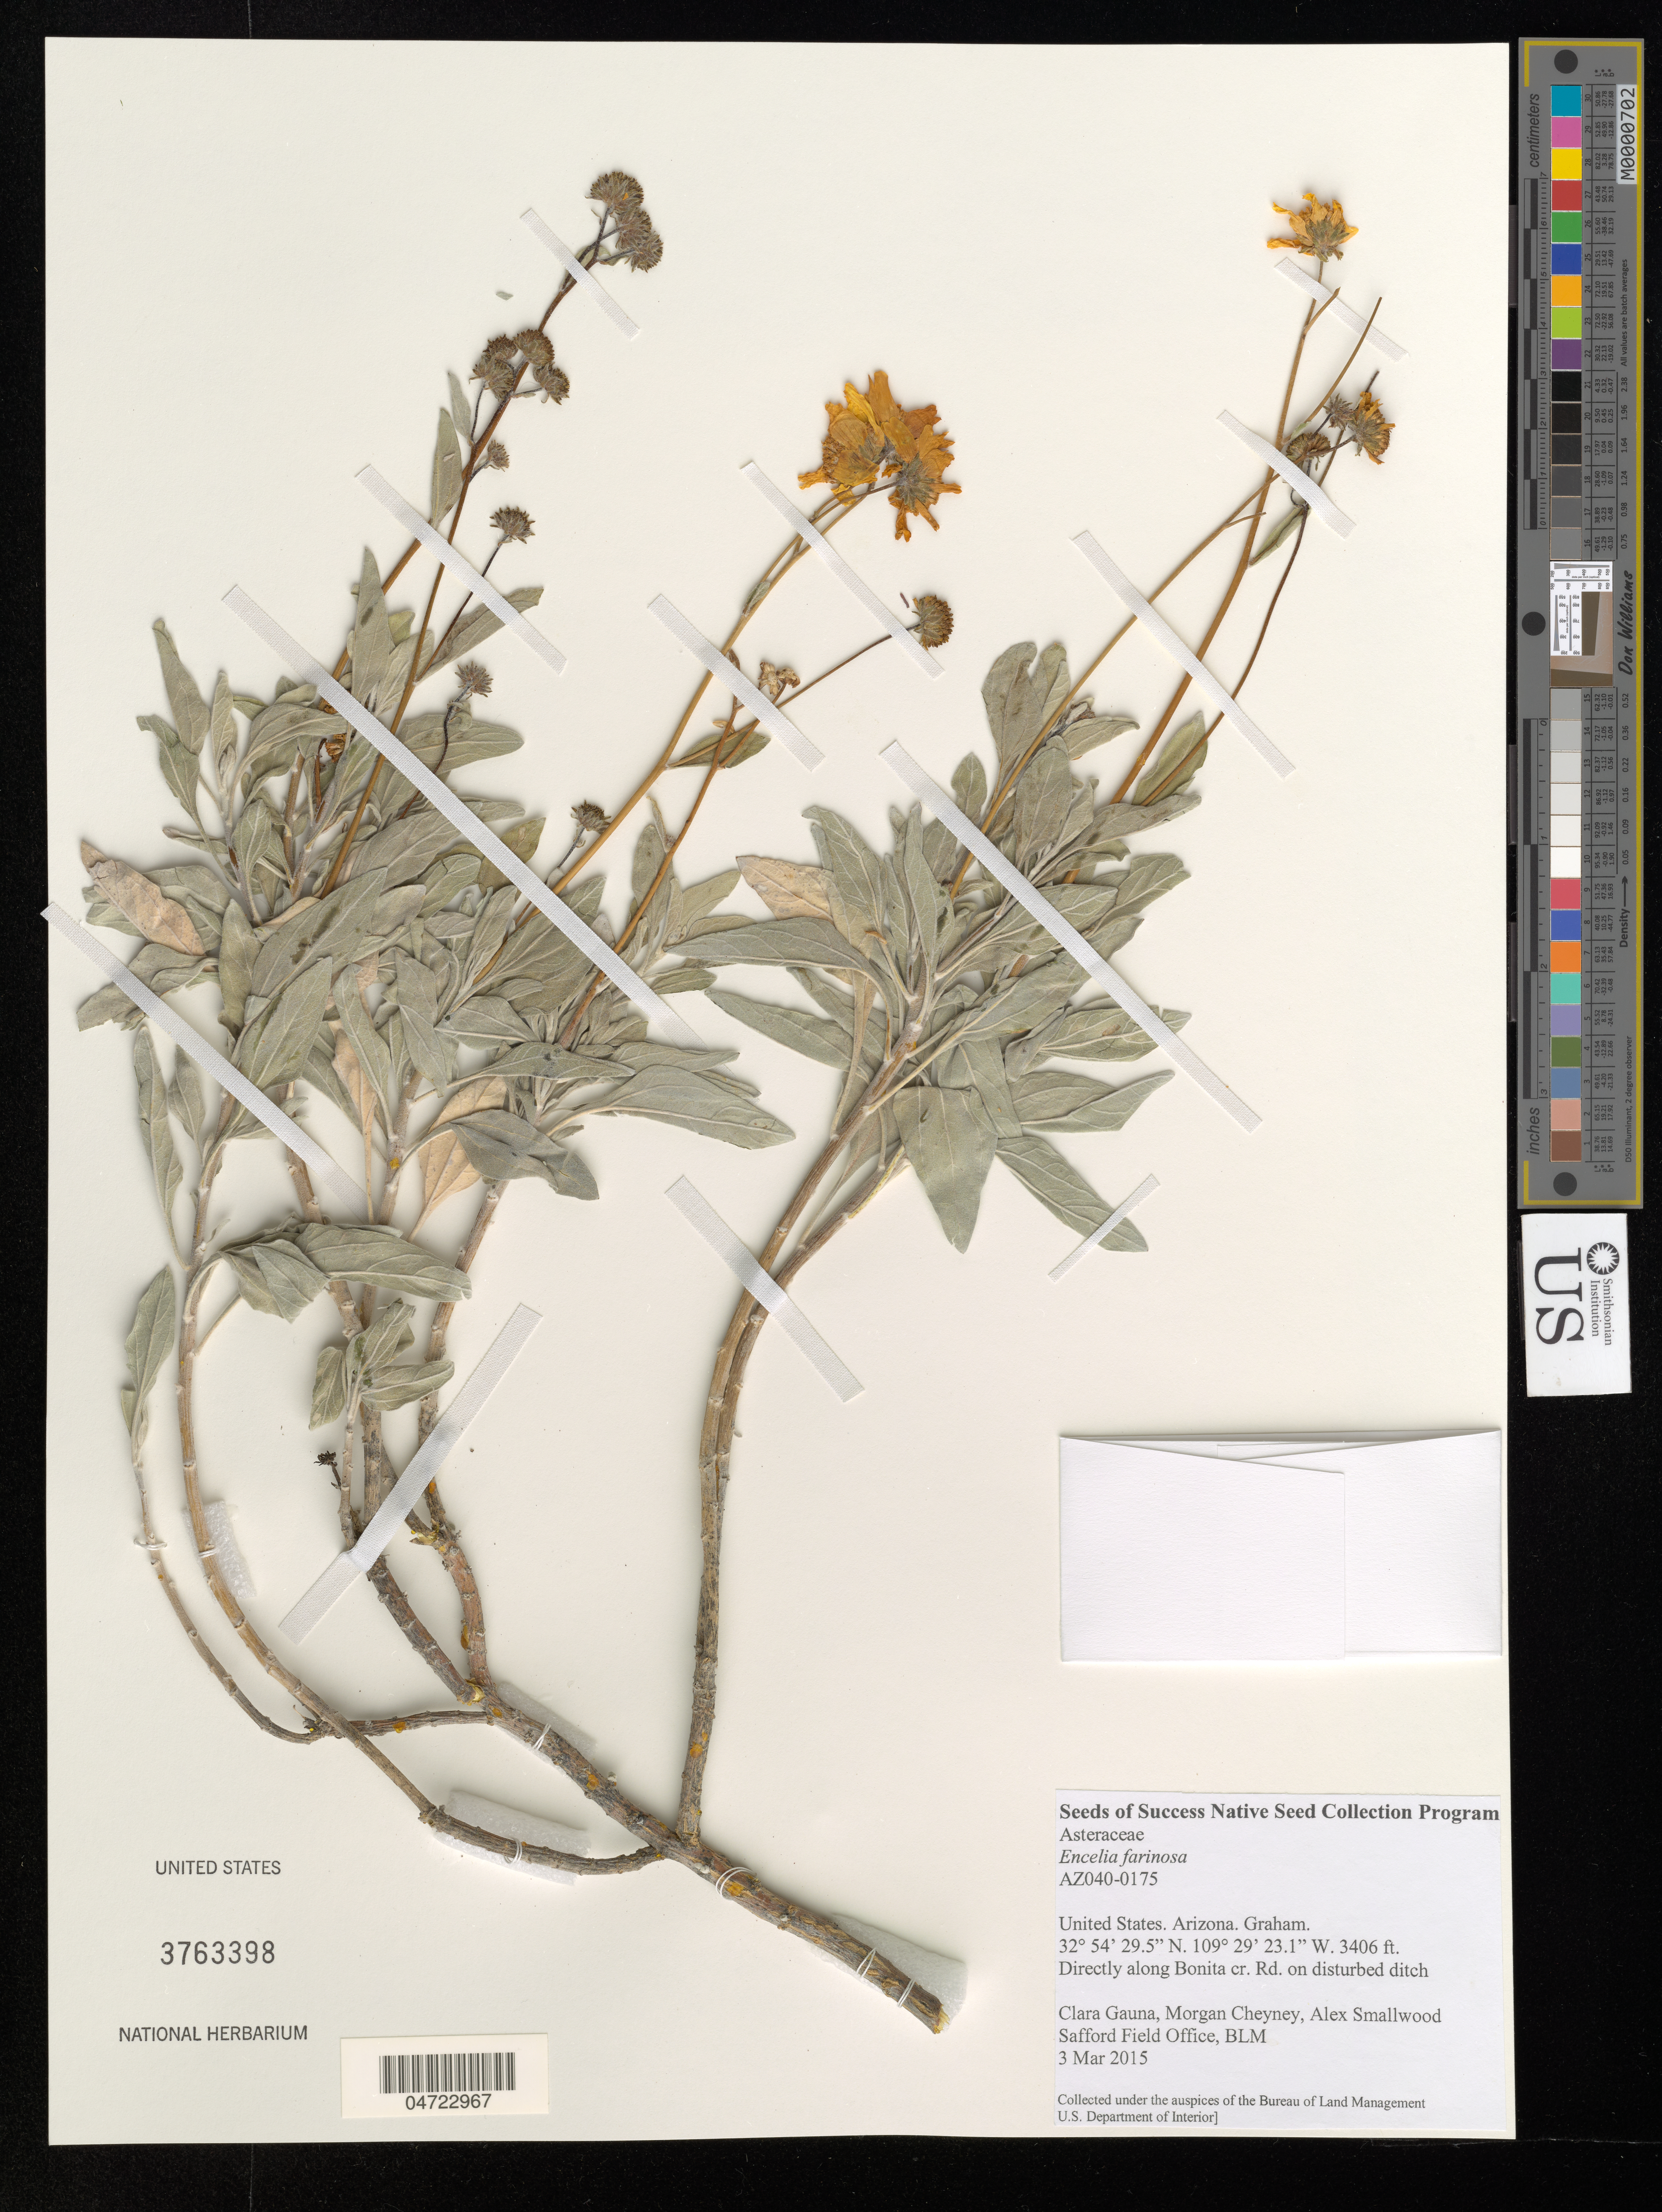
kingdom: Plantae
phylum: Tracheophyta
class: Magnoliopsida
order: Asterales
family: Asteraceae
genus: Encelia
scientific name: Encelia farinosa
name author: A. Gray ex Torr. in Emory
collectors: C. Gauna, M. Cheyney & A. Smallwood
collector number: AZ040-0175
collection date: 2015-03-03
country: United States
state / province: Arizona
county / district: Graham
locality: Graham. Directly along Bonita cr. Rd. on disturbed ditch.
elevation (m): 1038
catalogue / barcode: US 3763398